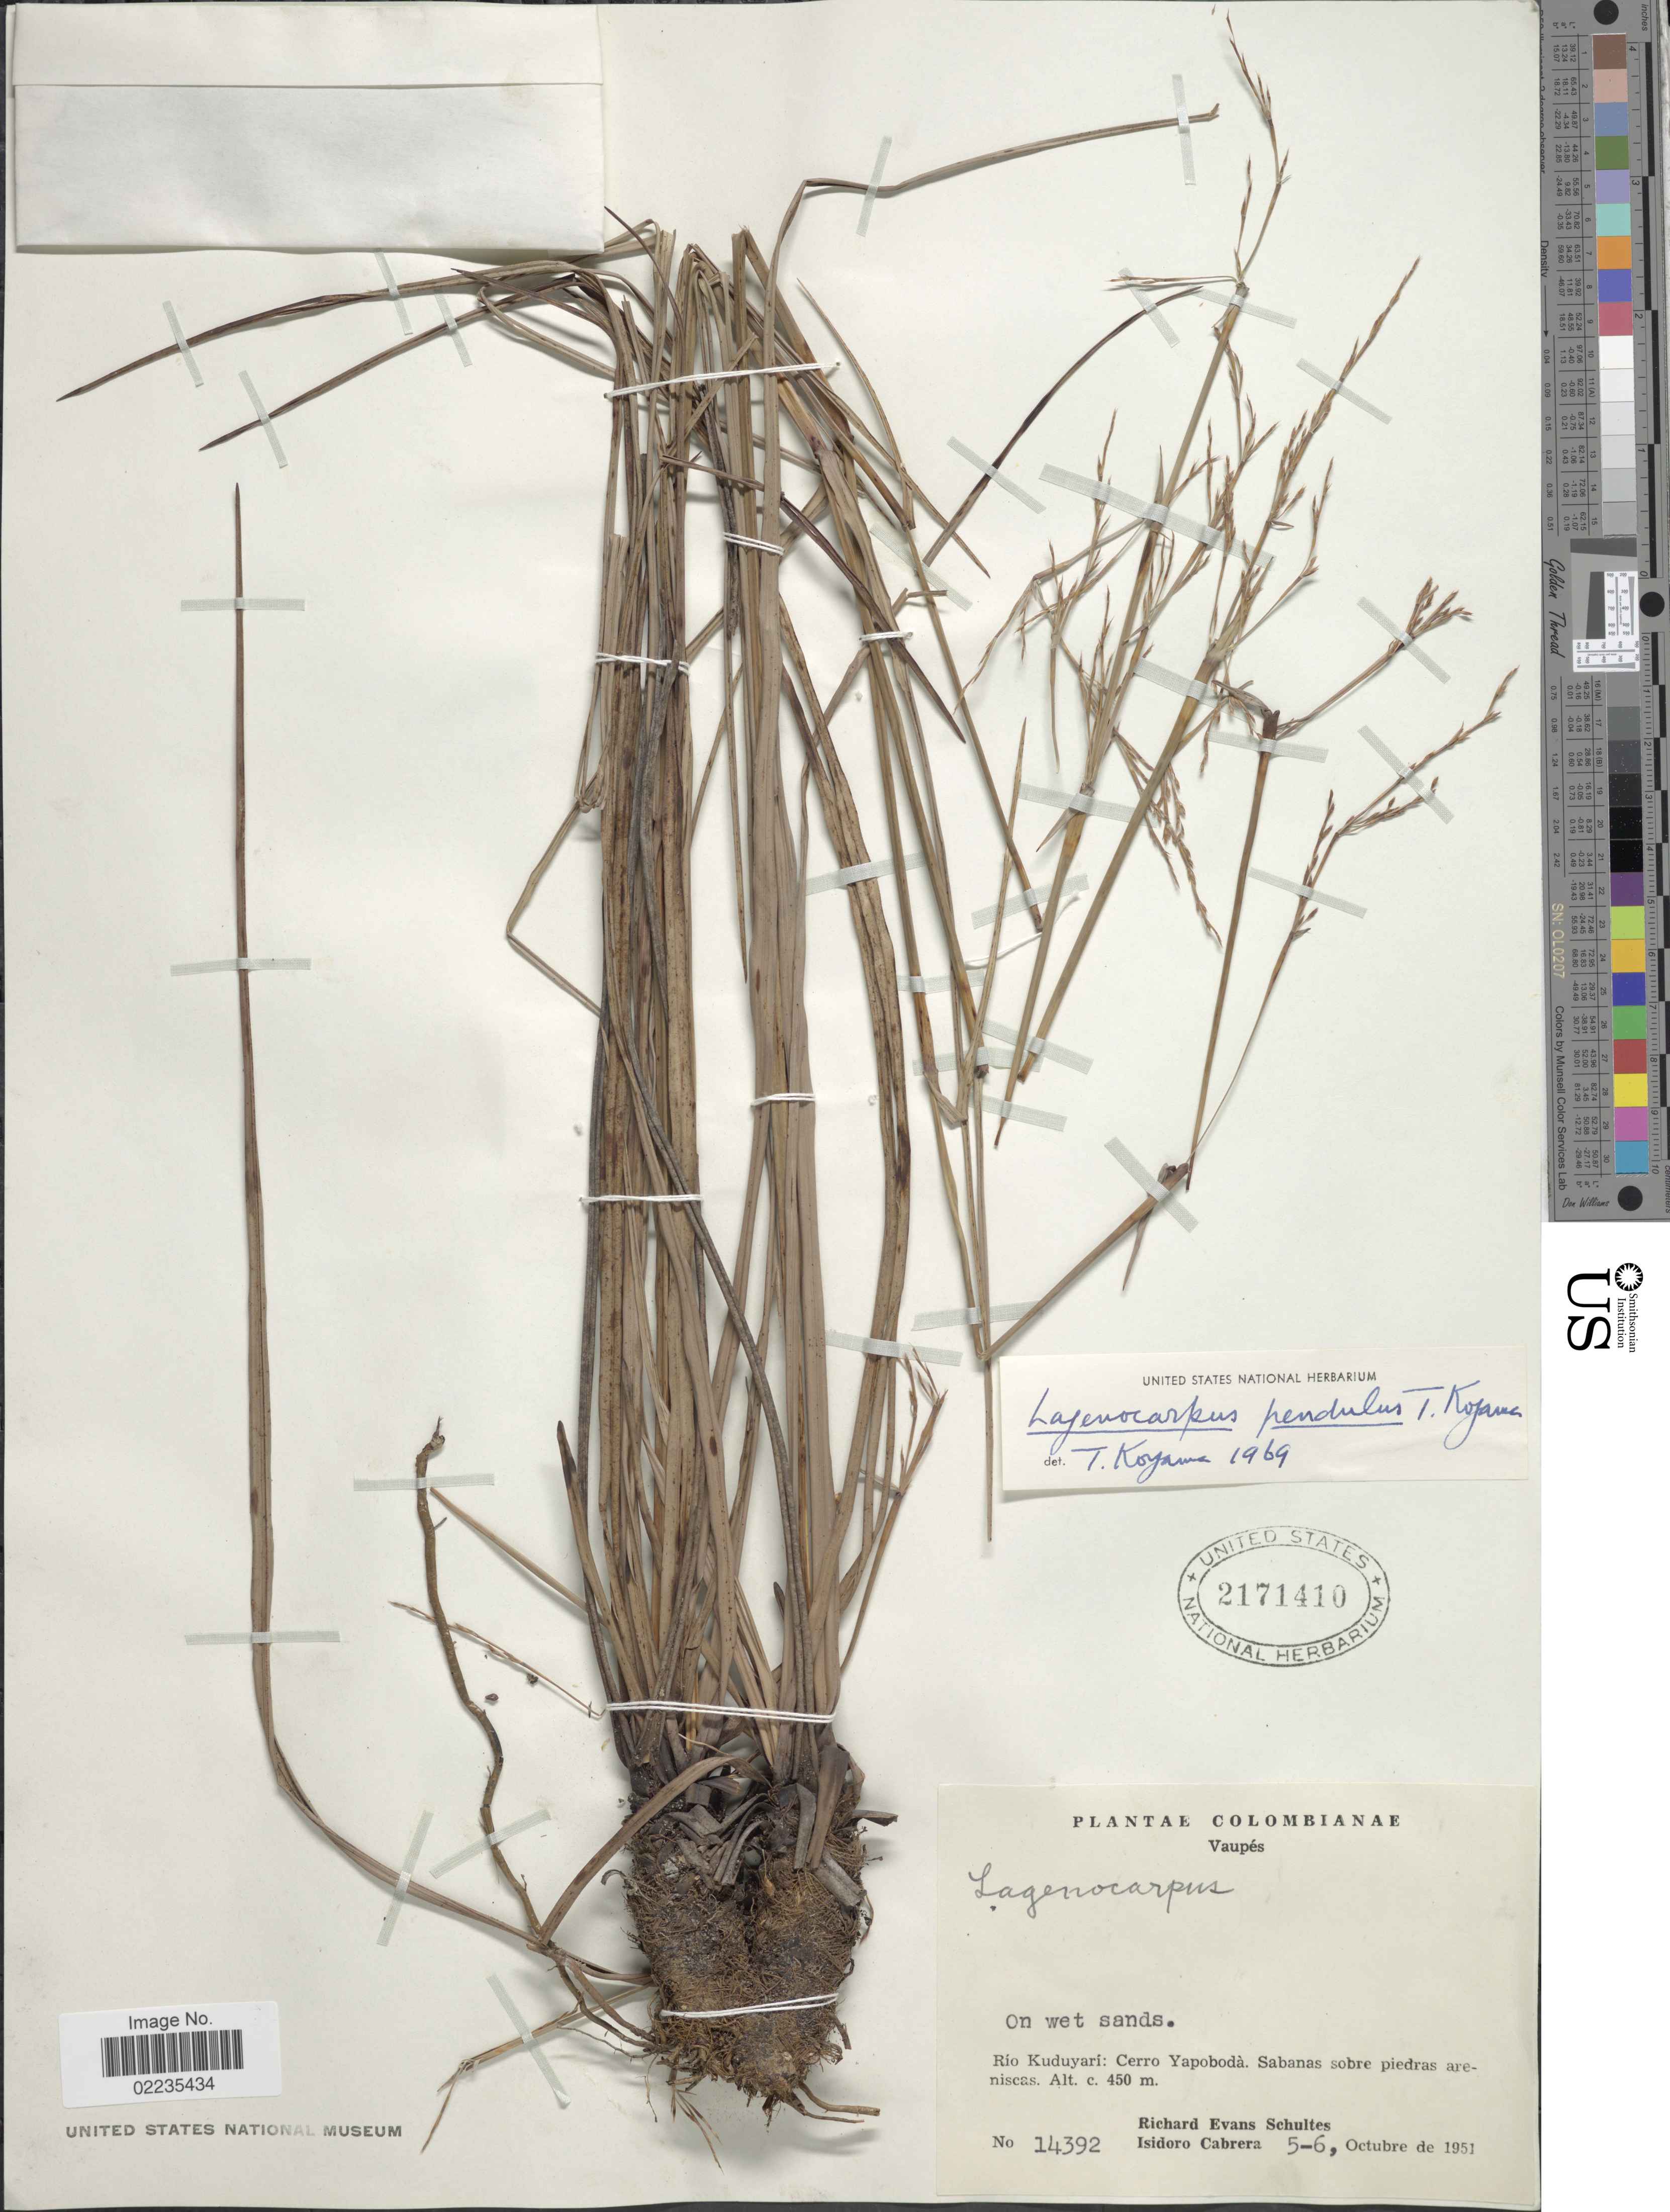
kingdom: Plantae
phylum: Tracheophyta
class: Liliopsida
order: Poales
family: Cyperaceae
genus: Lagenocarpus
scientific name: Lagenocarpus pendulus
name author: T. Koyama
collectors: R. E. Schultes & I. Cabrera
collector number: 14392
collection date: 1951-10-05/1951-10-06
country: Colombia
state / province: Vaupés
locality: Rio Kuduyari: Cerro Yapoboda, Sabanas sobre piedras areniscas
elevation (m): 450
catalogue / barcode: US 2171410